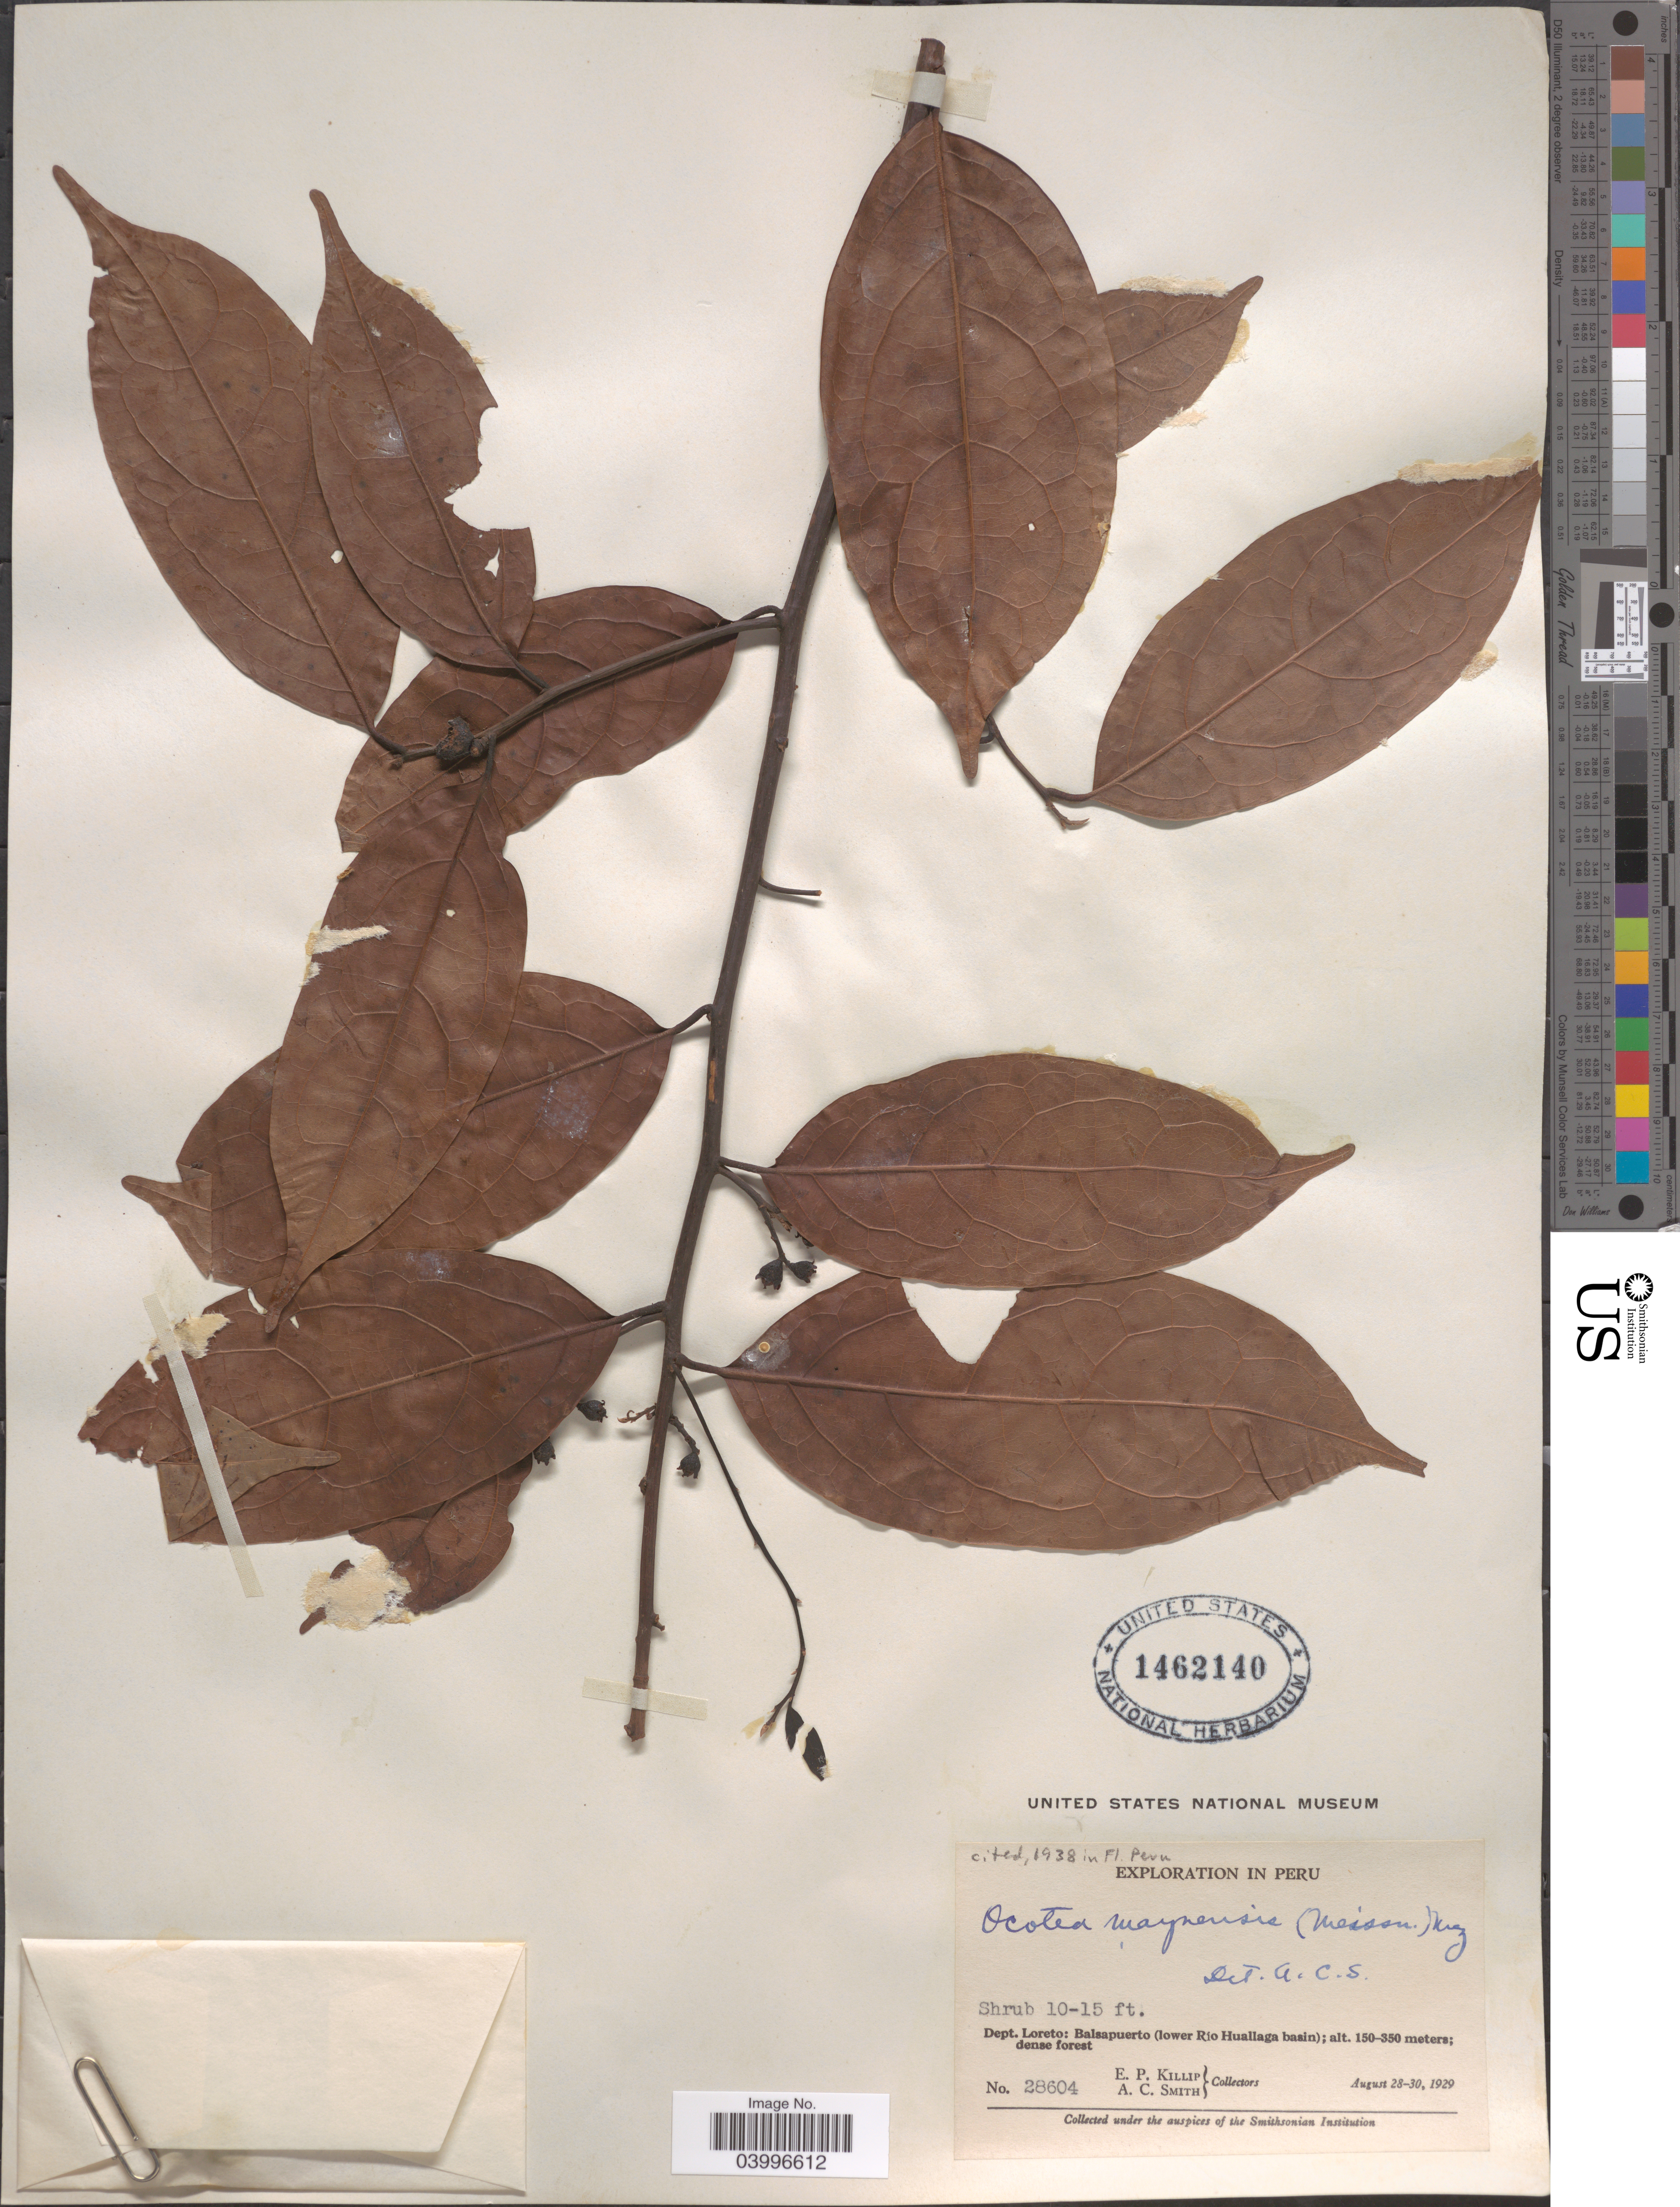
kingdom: Plantae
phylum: Tracheophyta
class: Magnoliopsida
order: Laurales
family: Lauraceae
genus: Ocotea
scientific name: Ocotea maynensis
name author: (Meisn.) Mez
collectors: E. P. Killip & A. C. Smith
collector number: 28604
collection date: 1929-08-28/1929-08-30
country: Peru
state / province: Loreto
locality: Dept. Loreto: Balsapuerto (lower Río Huallaga basin).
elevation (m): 150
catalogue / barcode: US 1462140